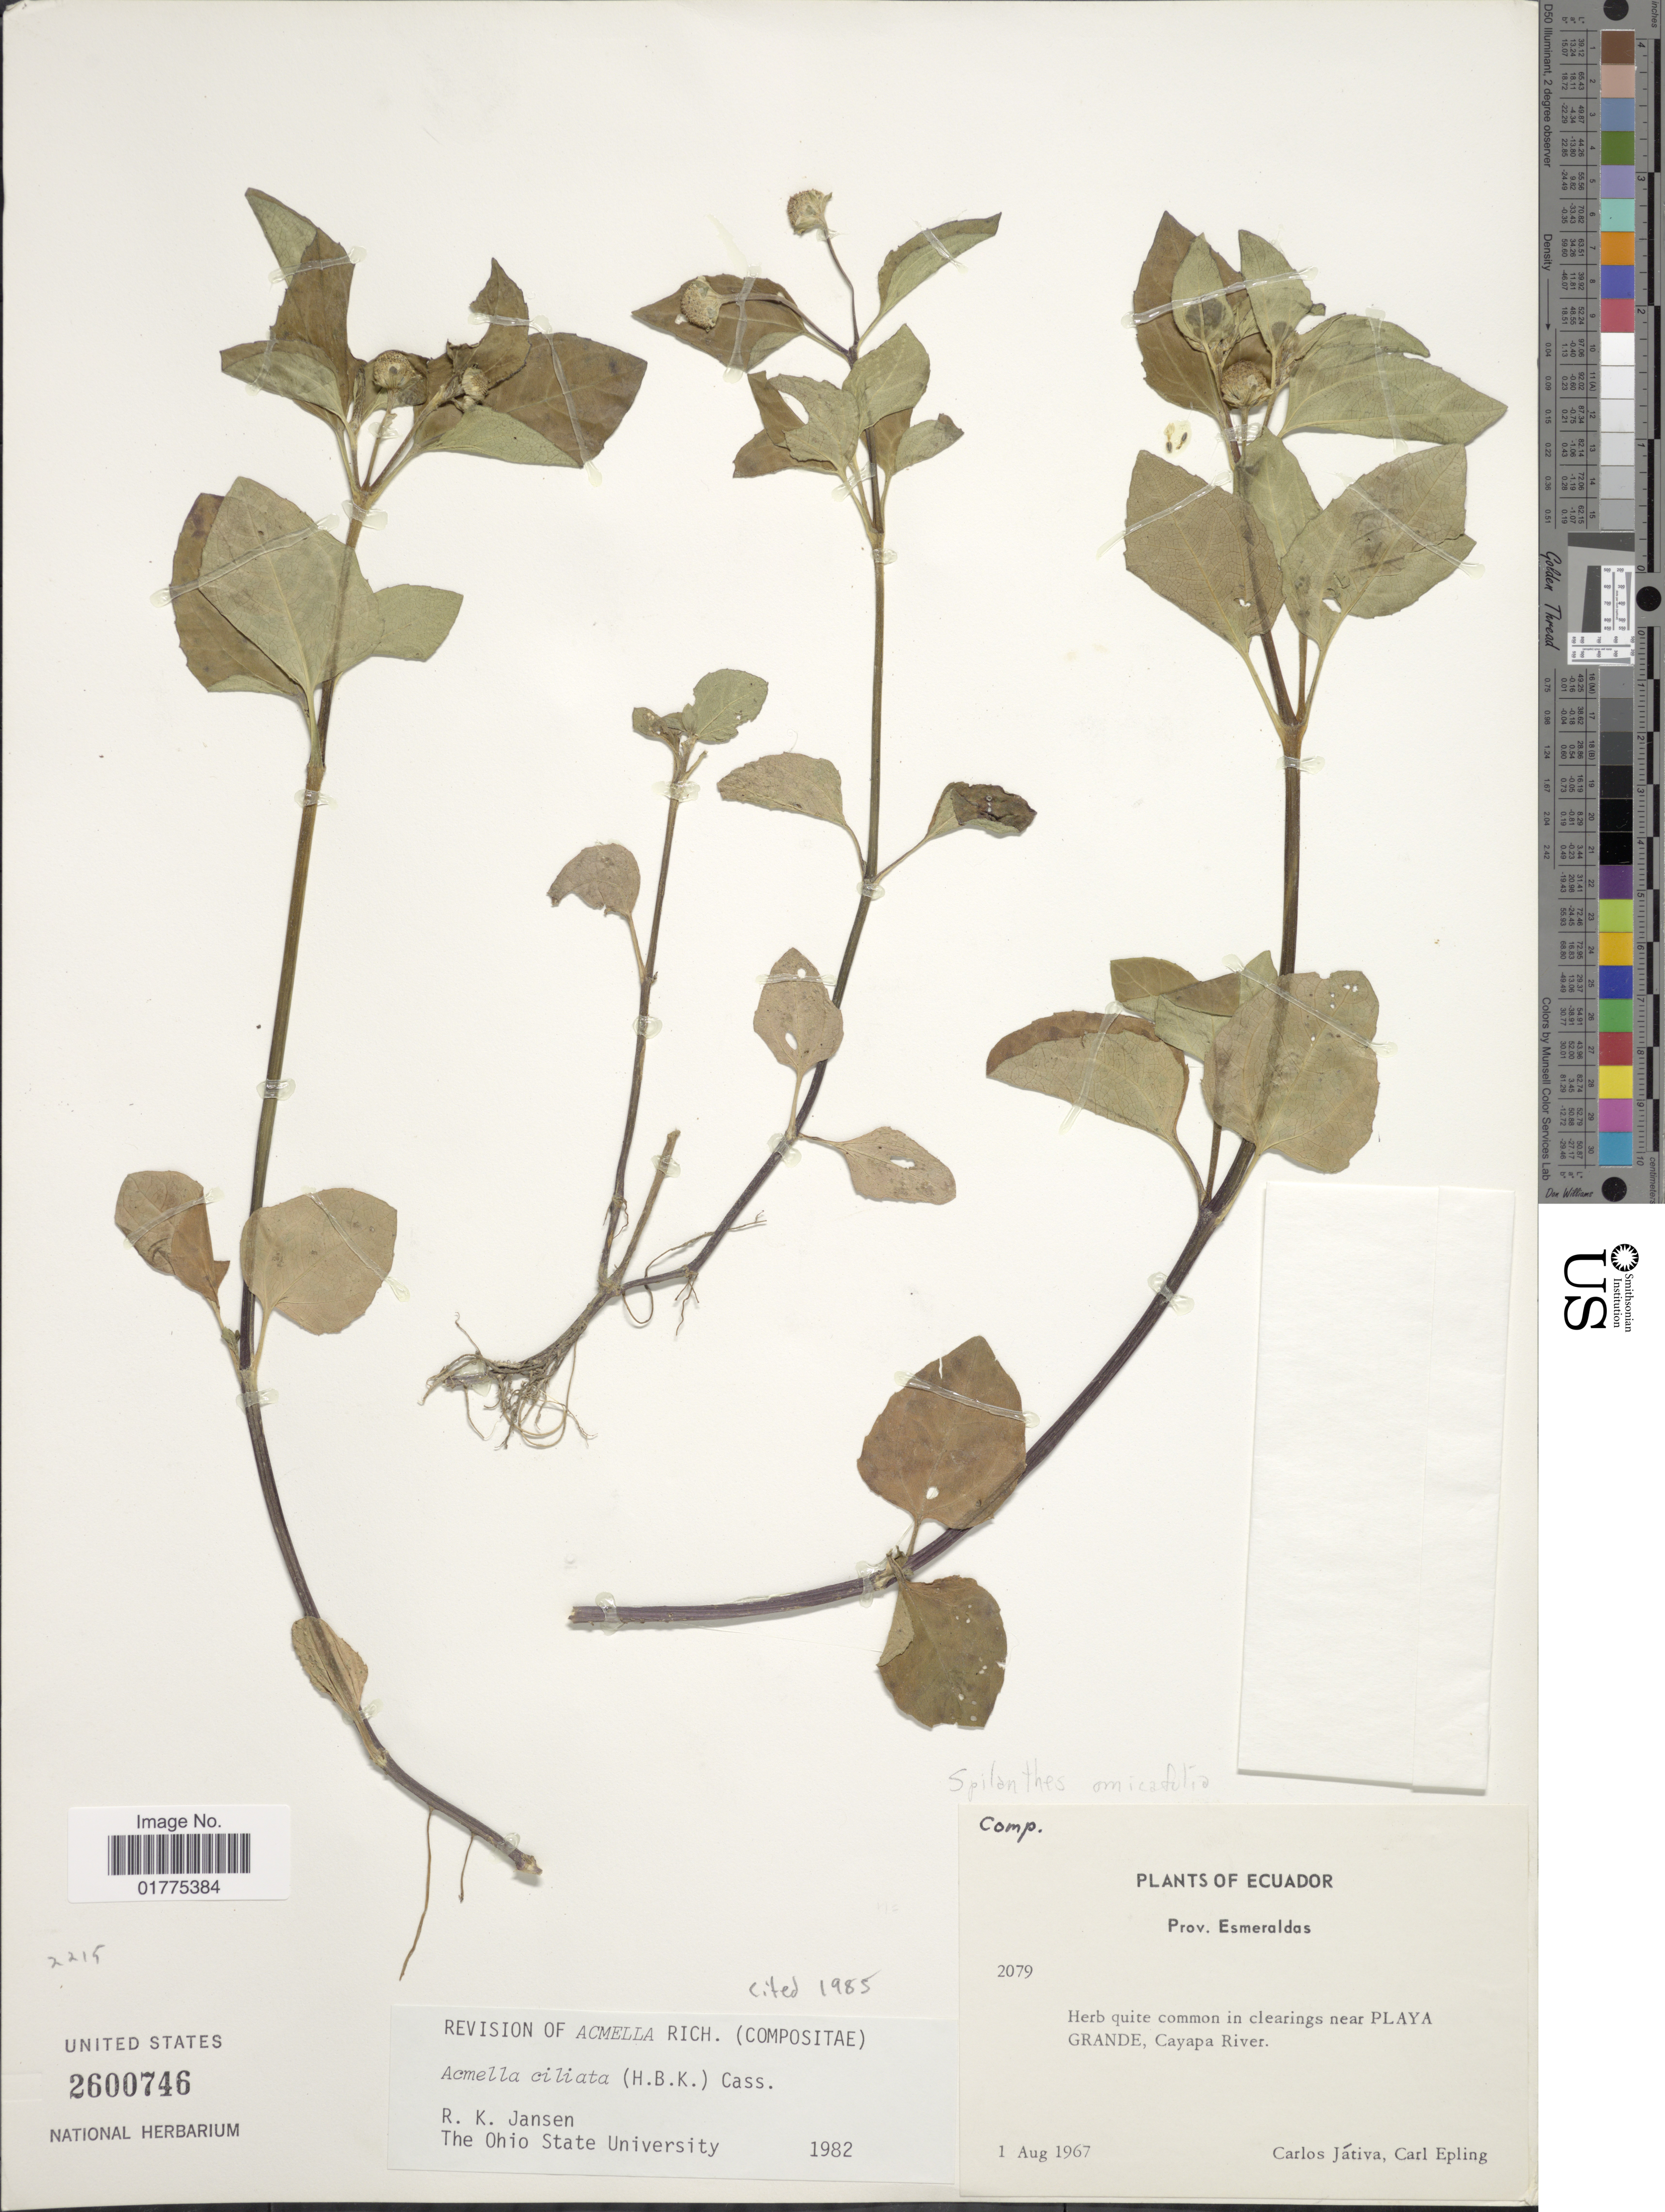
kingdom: Plantae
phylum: Tracheophyta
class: Magnoliopsida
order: Asterales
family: Asteraceae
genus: Acmella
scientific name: Acmella ciliata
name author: (Kunth) Cass.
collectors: C. D. Játiva & C. C. Epling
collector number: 2079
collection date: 1967-08-01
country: Ecuador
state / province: Esmeraldas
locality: Prov. Esmeraldas, in clearing near Playa Grande, Cayapa River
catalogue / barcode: US 2600746